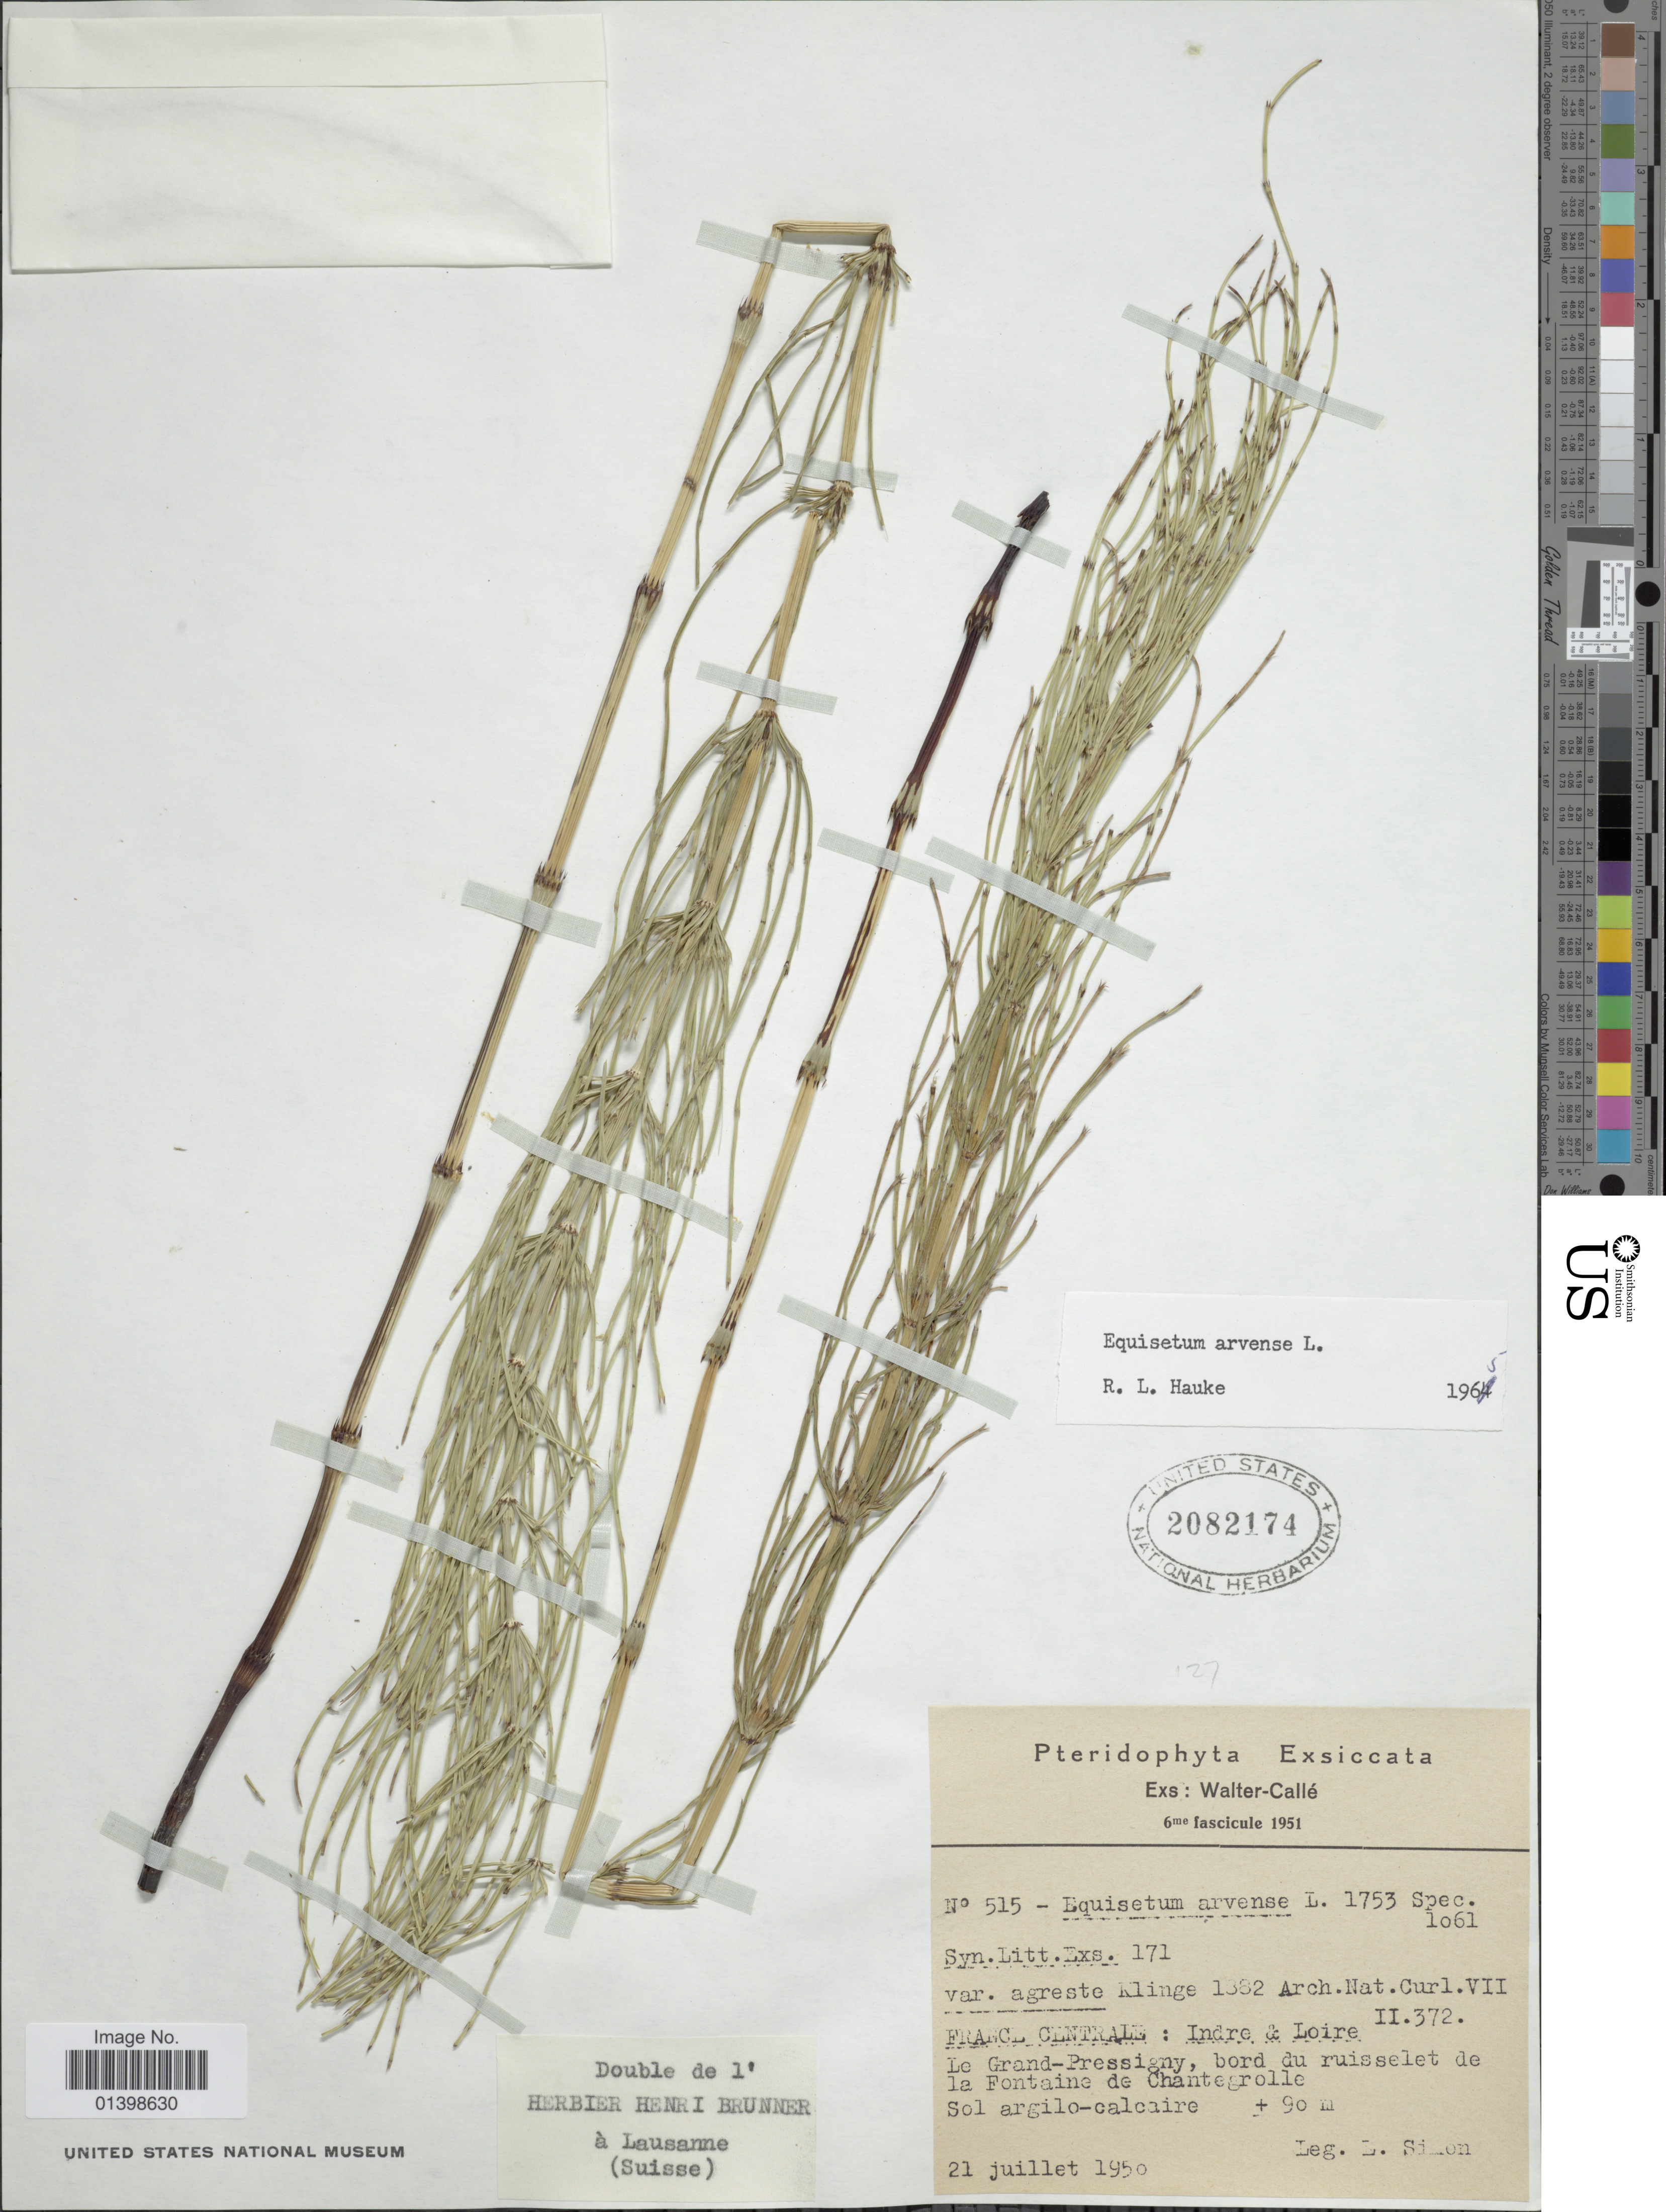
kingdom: Plantae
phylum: Tracheophyta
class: Polypodiopsida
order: Equisetales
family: Equisetaceae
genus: Equisetum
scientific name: Equisetum arvense var. agreste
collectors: E. Simon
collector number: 515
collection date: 1950-07-21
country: France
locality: Indre & Loire Le Grand-Pressigny, bord du ruisselet de la Fontaine de Chantegrolle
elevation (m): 90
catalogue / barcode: US 2082174